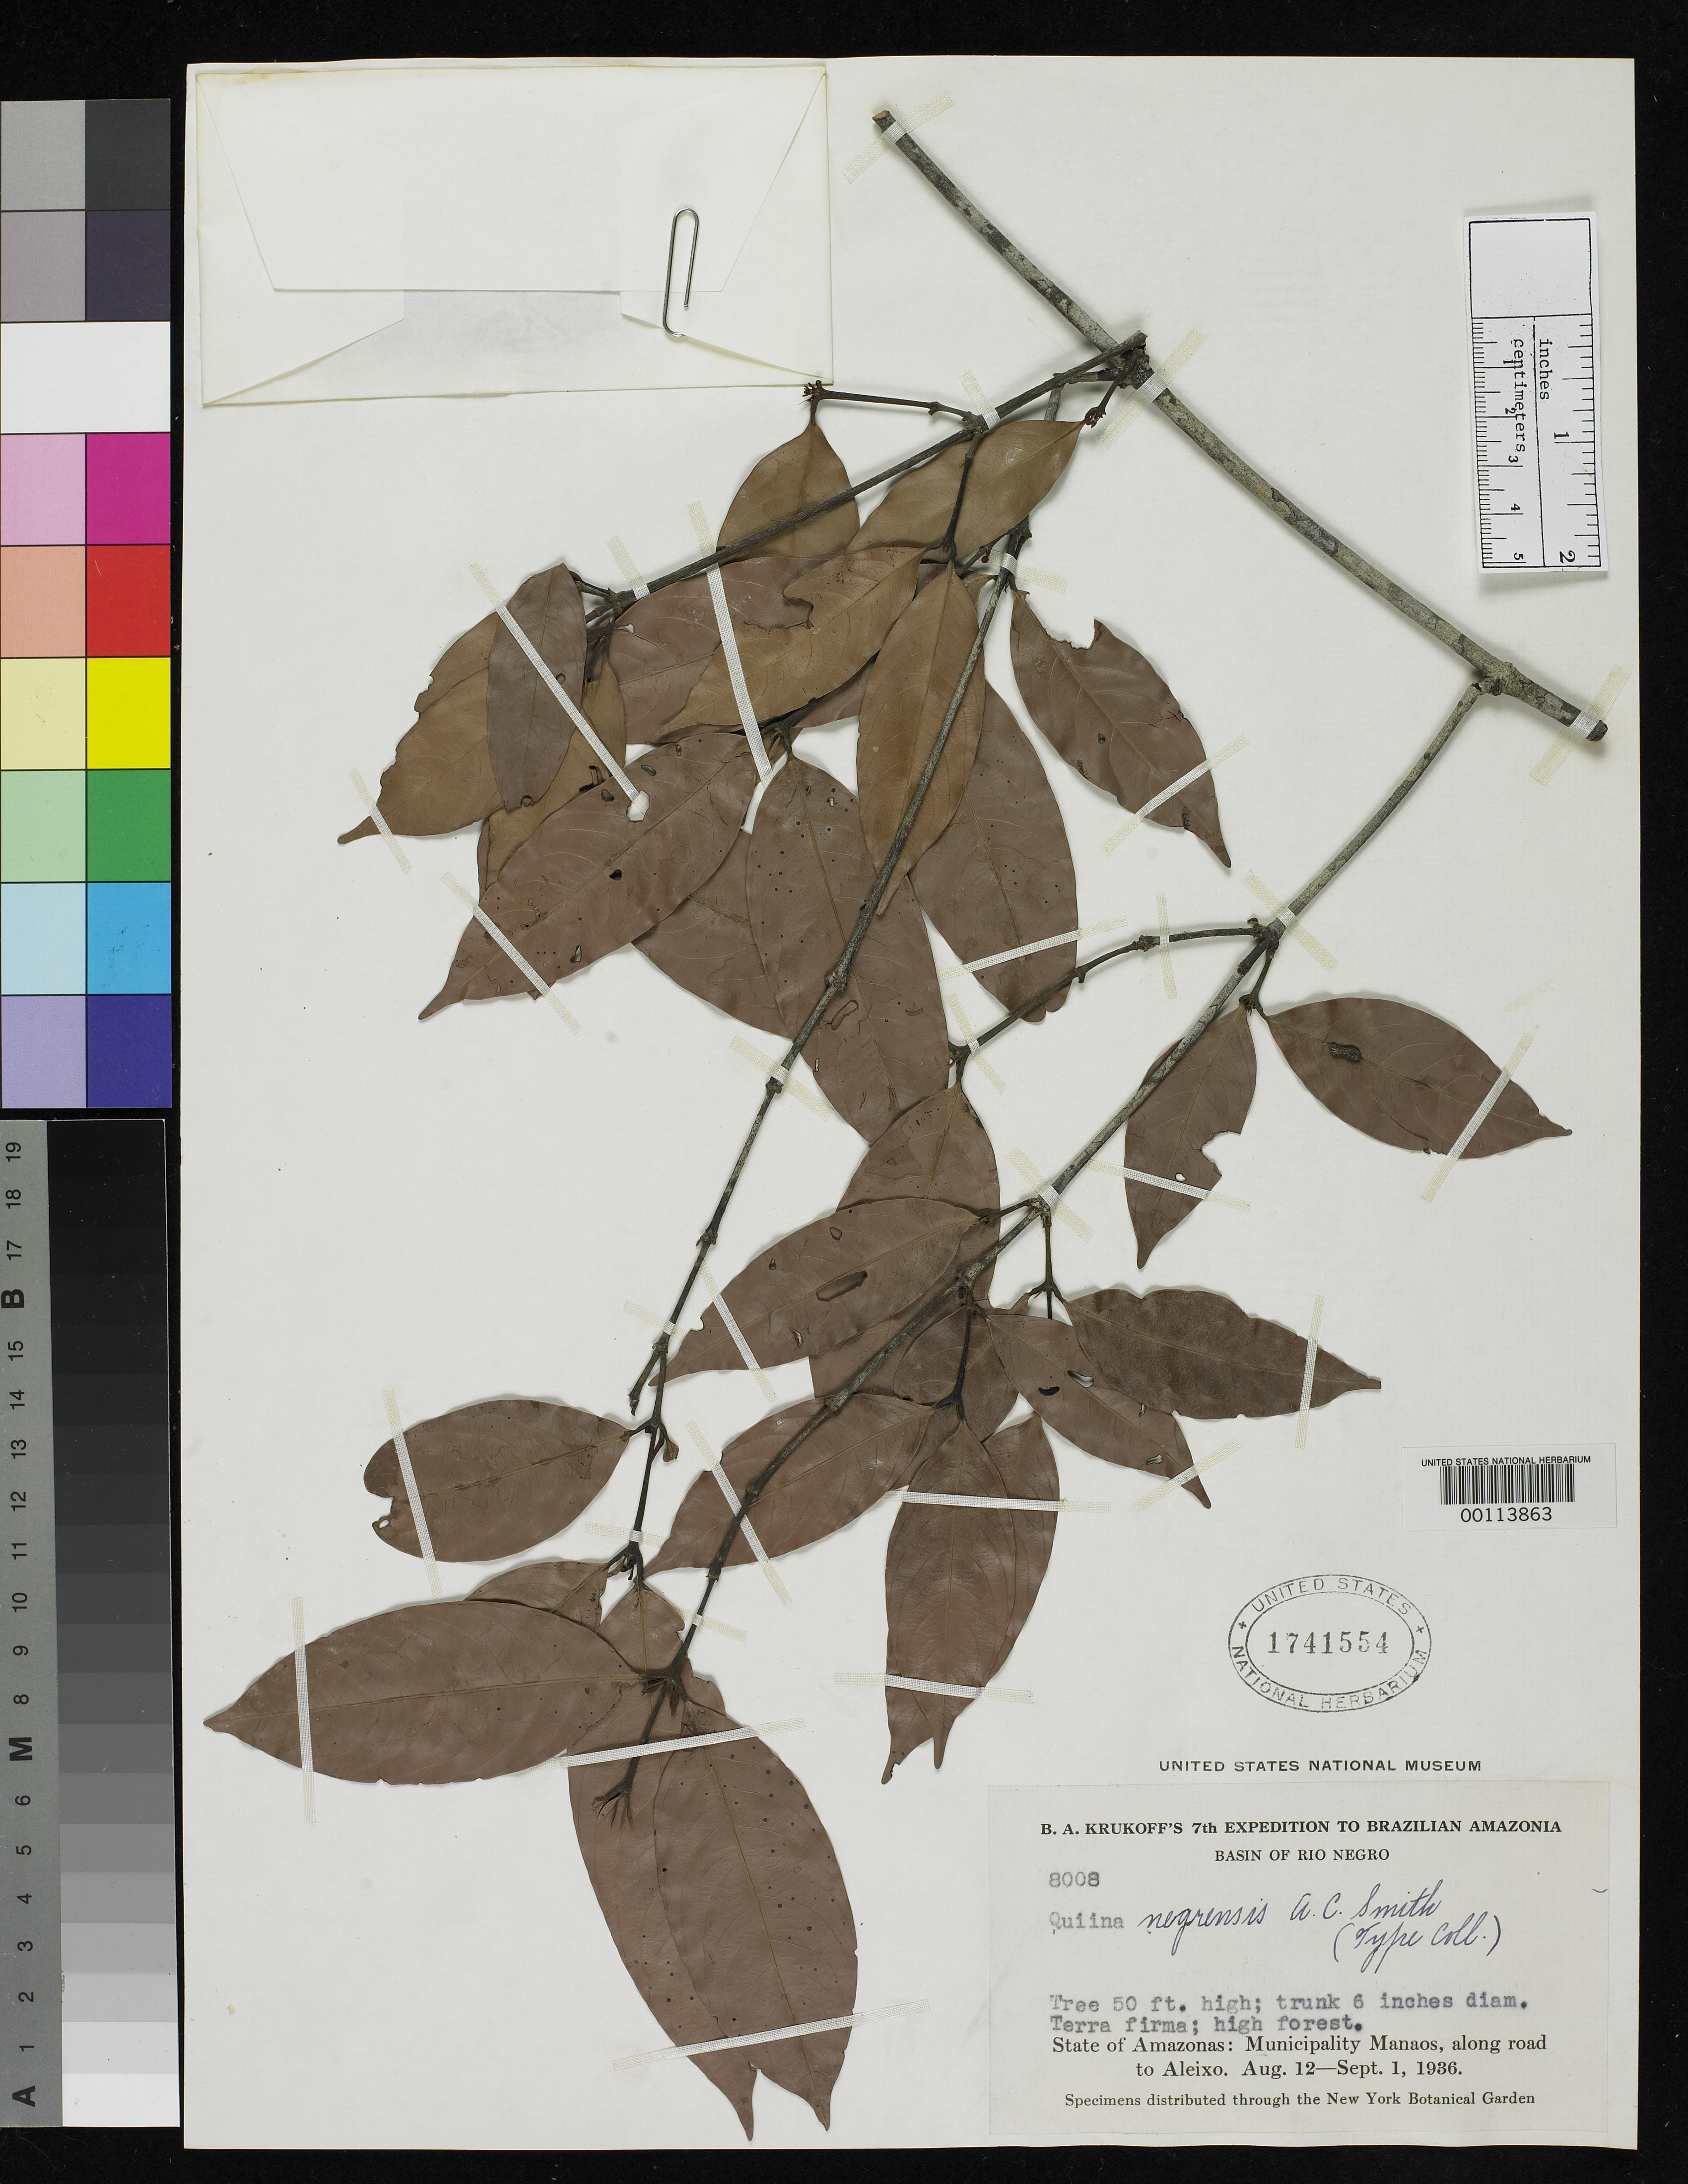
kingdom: Plantae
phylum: Tracheophyta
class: Magnoliopsida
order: Malpighiales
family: Quiinaceae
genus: Quiina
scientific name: Quiina negrensis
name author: A.C. Sm.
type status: Isotype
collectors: B. A. Krukoff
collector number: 8008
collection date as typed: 12 Aug 1936 to 01 Sep 1936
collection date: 1936-08-12/1936-09-01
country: Brazil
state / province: Amazonas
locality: Manaos, road to Aleixo.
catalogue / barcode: US 1741554